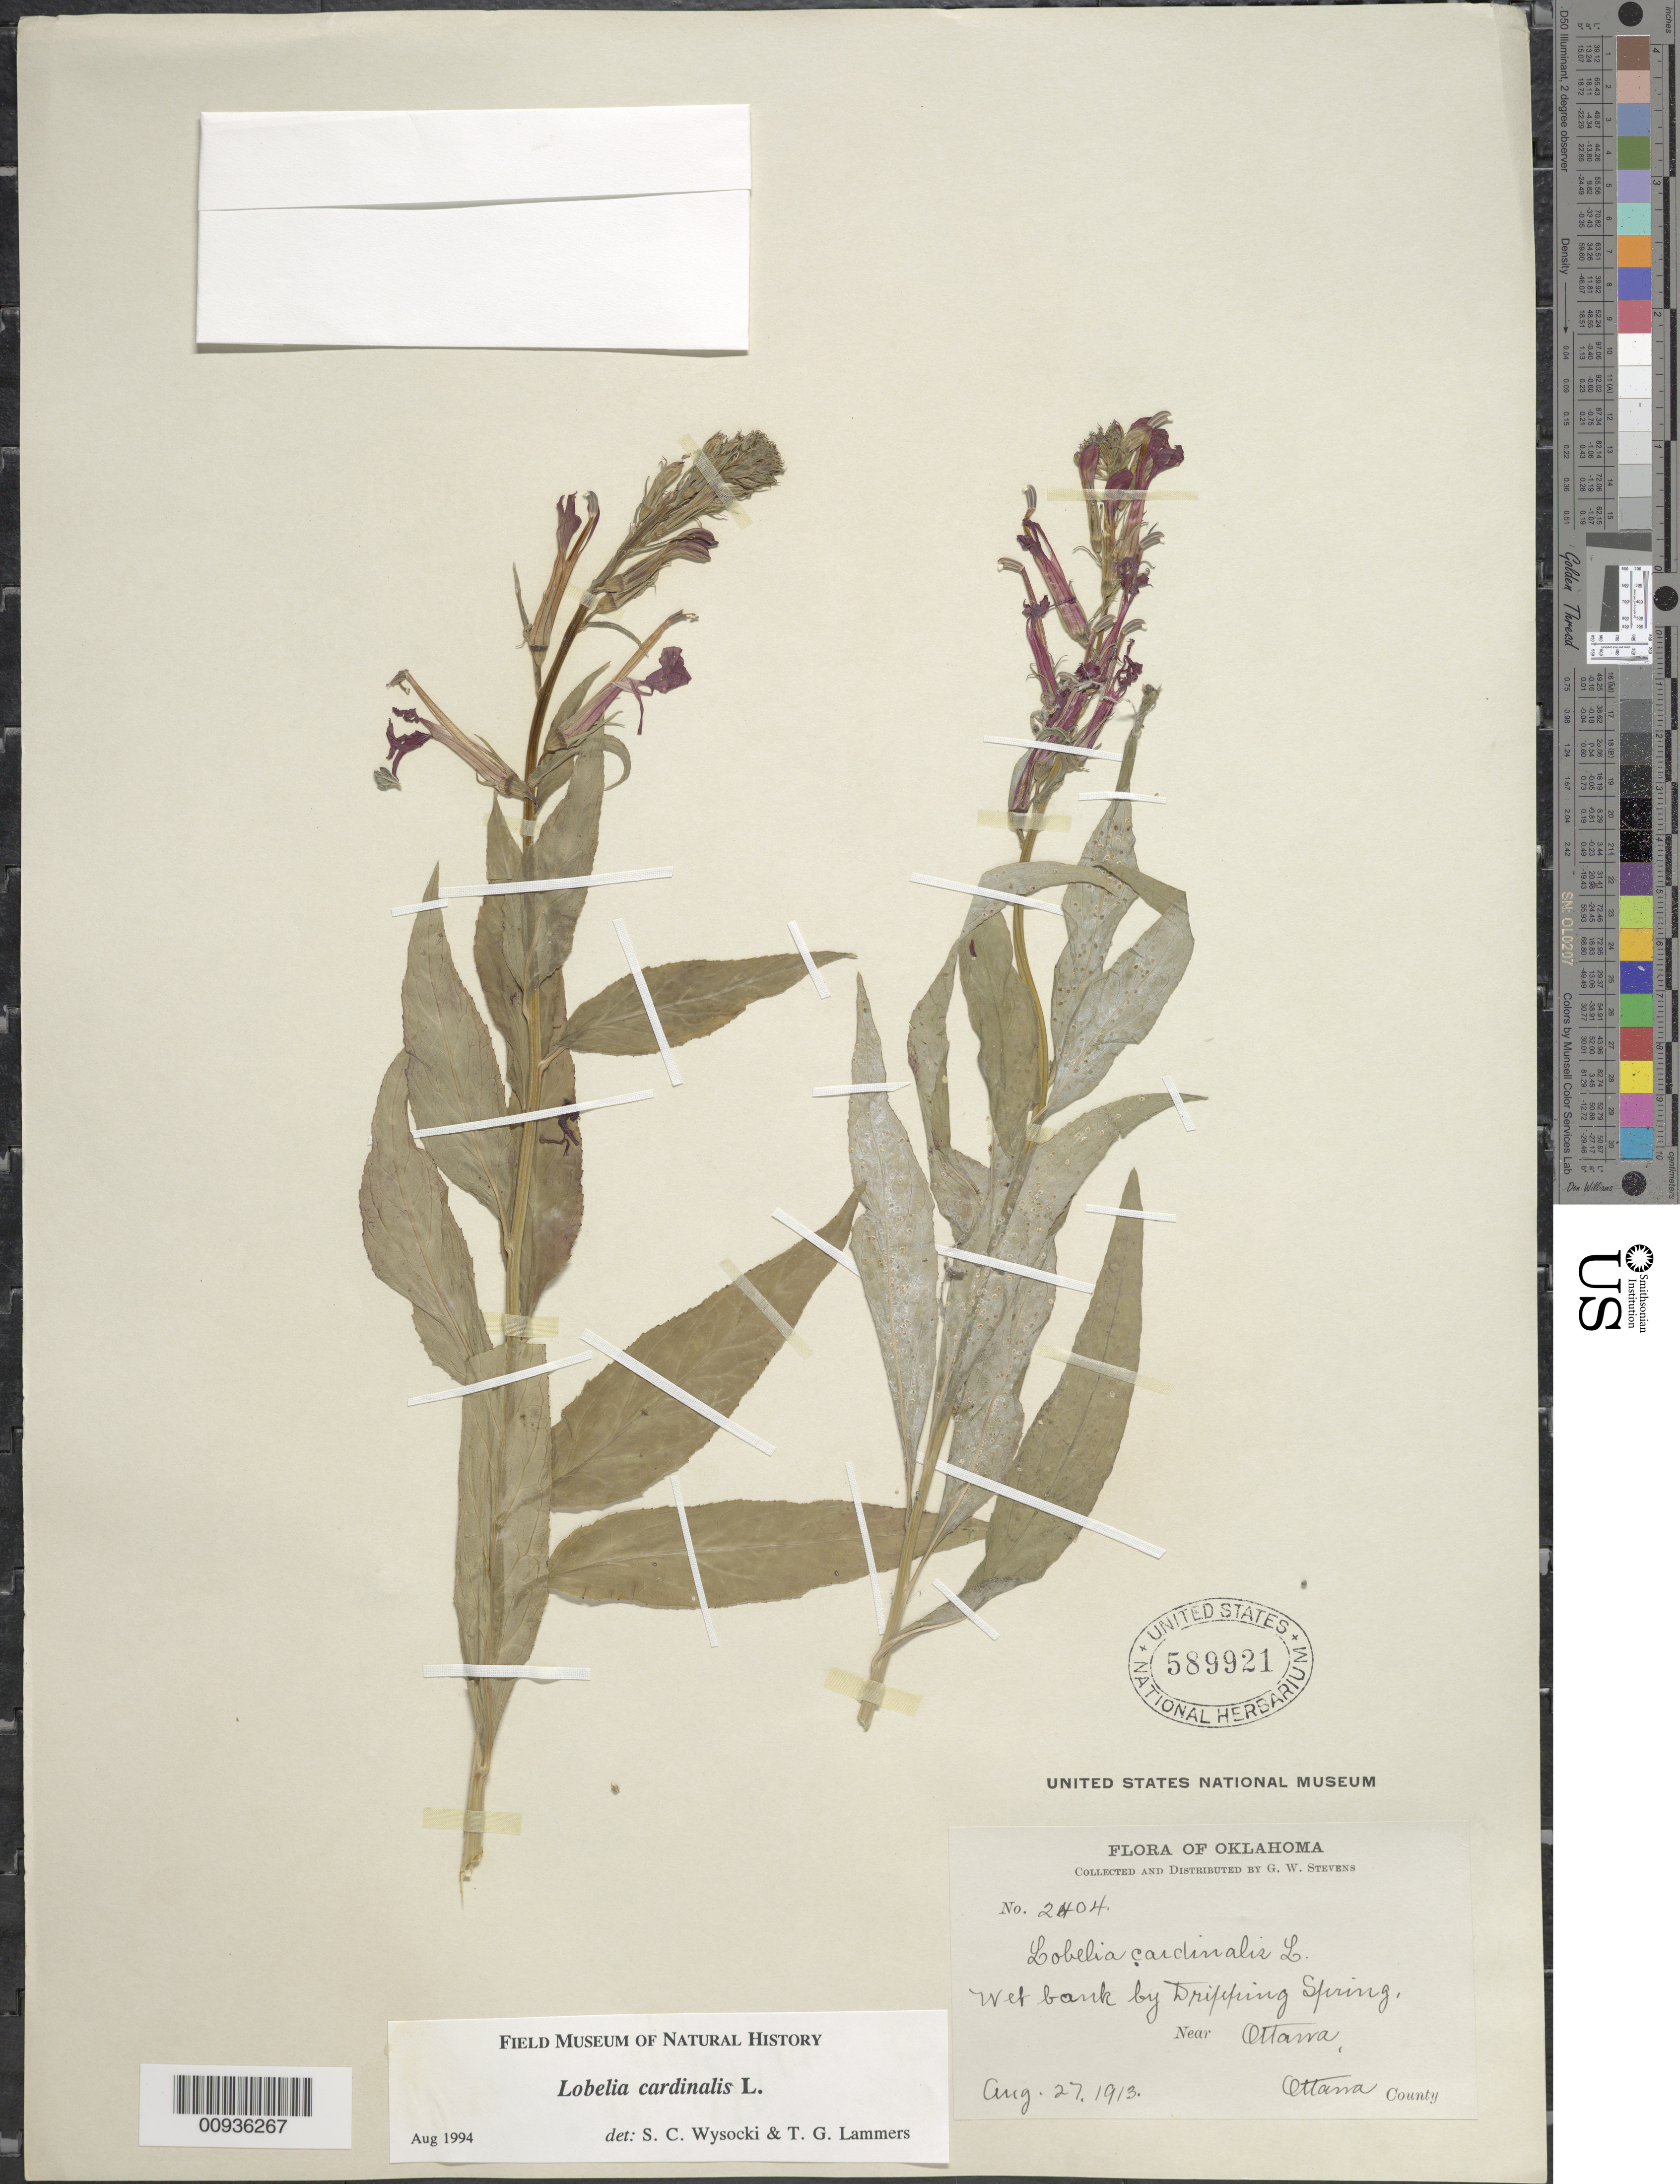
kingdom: Plantae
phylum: Tracheophyta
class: Magnoliopsida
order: Asterales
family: Campanulaceae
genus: Lobelia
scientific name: Lobelia cardinalis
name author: L.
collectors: G. W. Stevens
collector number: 2404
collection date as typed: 27 Aug 1913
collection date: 1913-08-27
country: United States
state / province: Oklahoma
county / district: Ottawa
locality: Near Ottawa, by Dripping Spring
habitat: wet bank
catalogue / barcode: US 589921